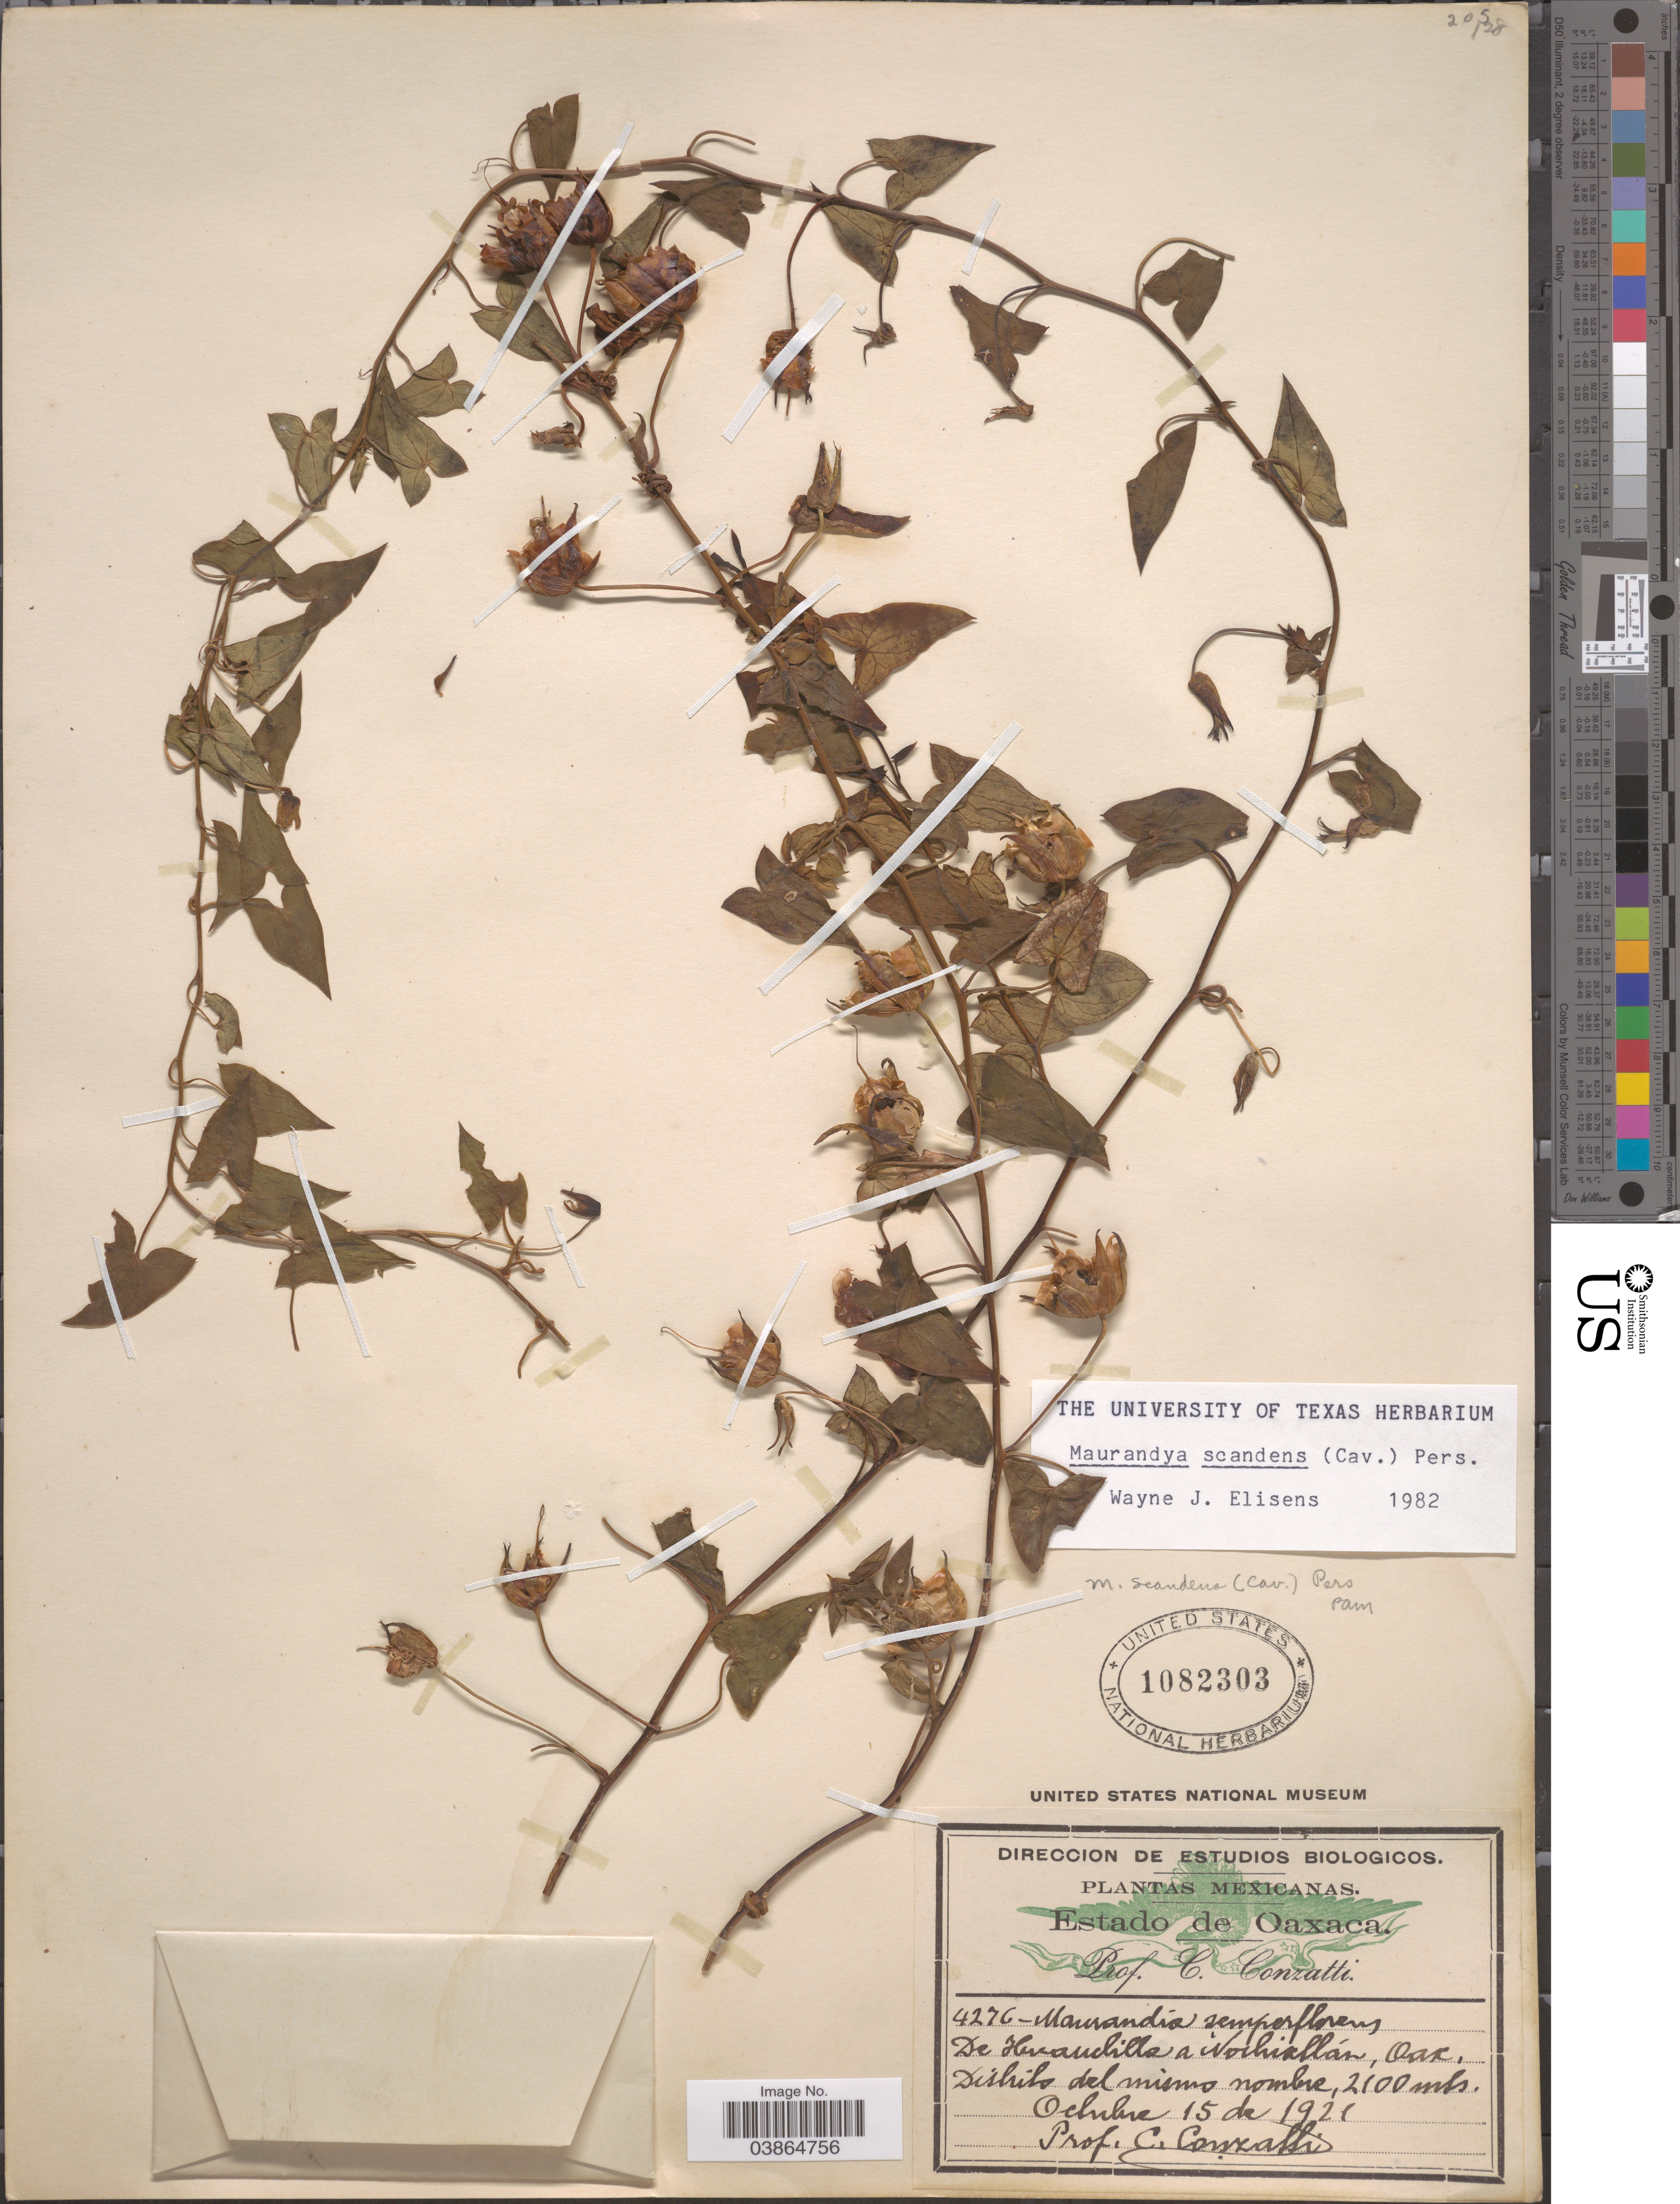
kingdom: Plantae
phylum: Tracheophyta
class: Magnoliopsida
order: Lamiales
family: Plantaginaceae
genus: Maurandya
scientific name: Maurandya scandens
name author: (Cav.) Pers.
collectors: C. Conzatti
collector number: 4276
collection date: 1921-10-15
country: Mexico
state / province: Oaxaca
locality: De Huanchillo a Nochixtlán, Oax. Distrito del mismo nombre.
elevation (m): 2100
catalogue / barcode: US 1082303